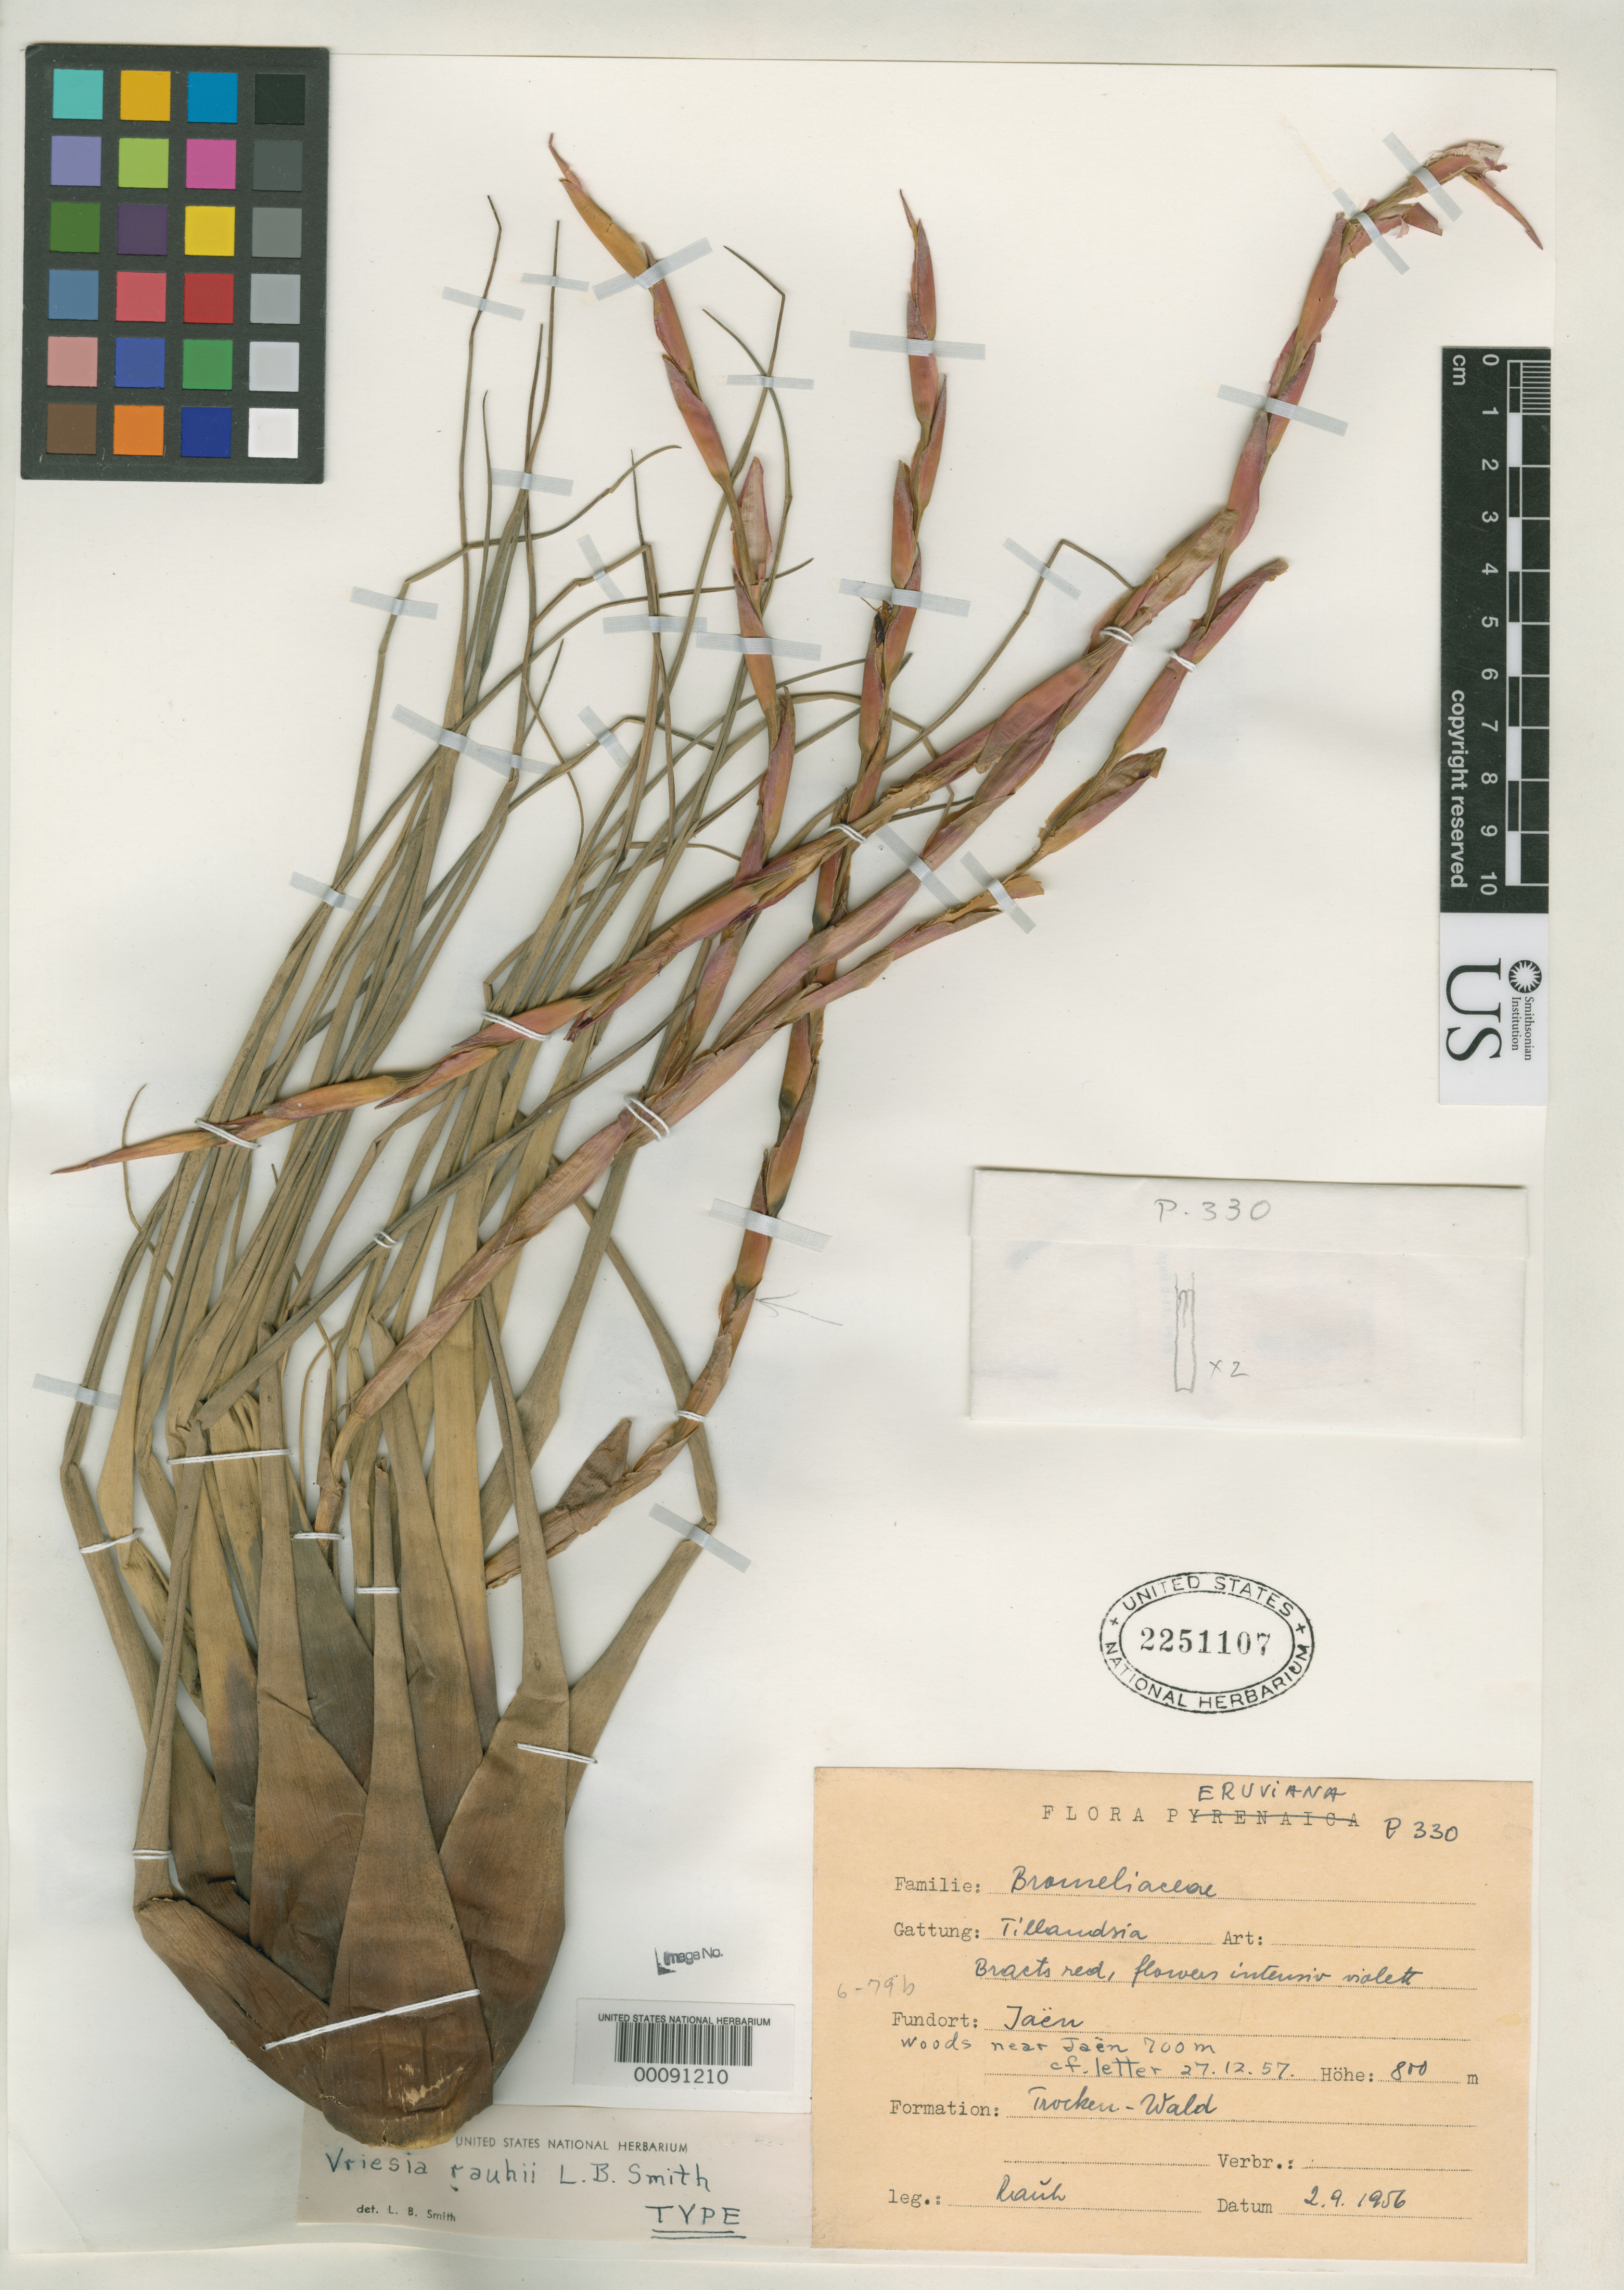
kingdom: Plantae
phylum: Tracheophyta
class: Liliopsida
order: Poales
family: Bromeliaceae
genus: Vriesea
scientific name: Vriesea rauhii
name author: L.B. Sm.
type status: Holotype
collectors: W. Rauh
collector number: P 330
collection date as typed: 02 Sep 1956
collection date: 1956-09-02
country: Peru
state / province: Cajamarca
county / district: Jaén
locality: near Jaén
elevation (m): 700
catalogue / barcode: US 2251107